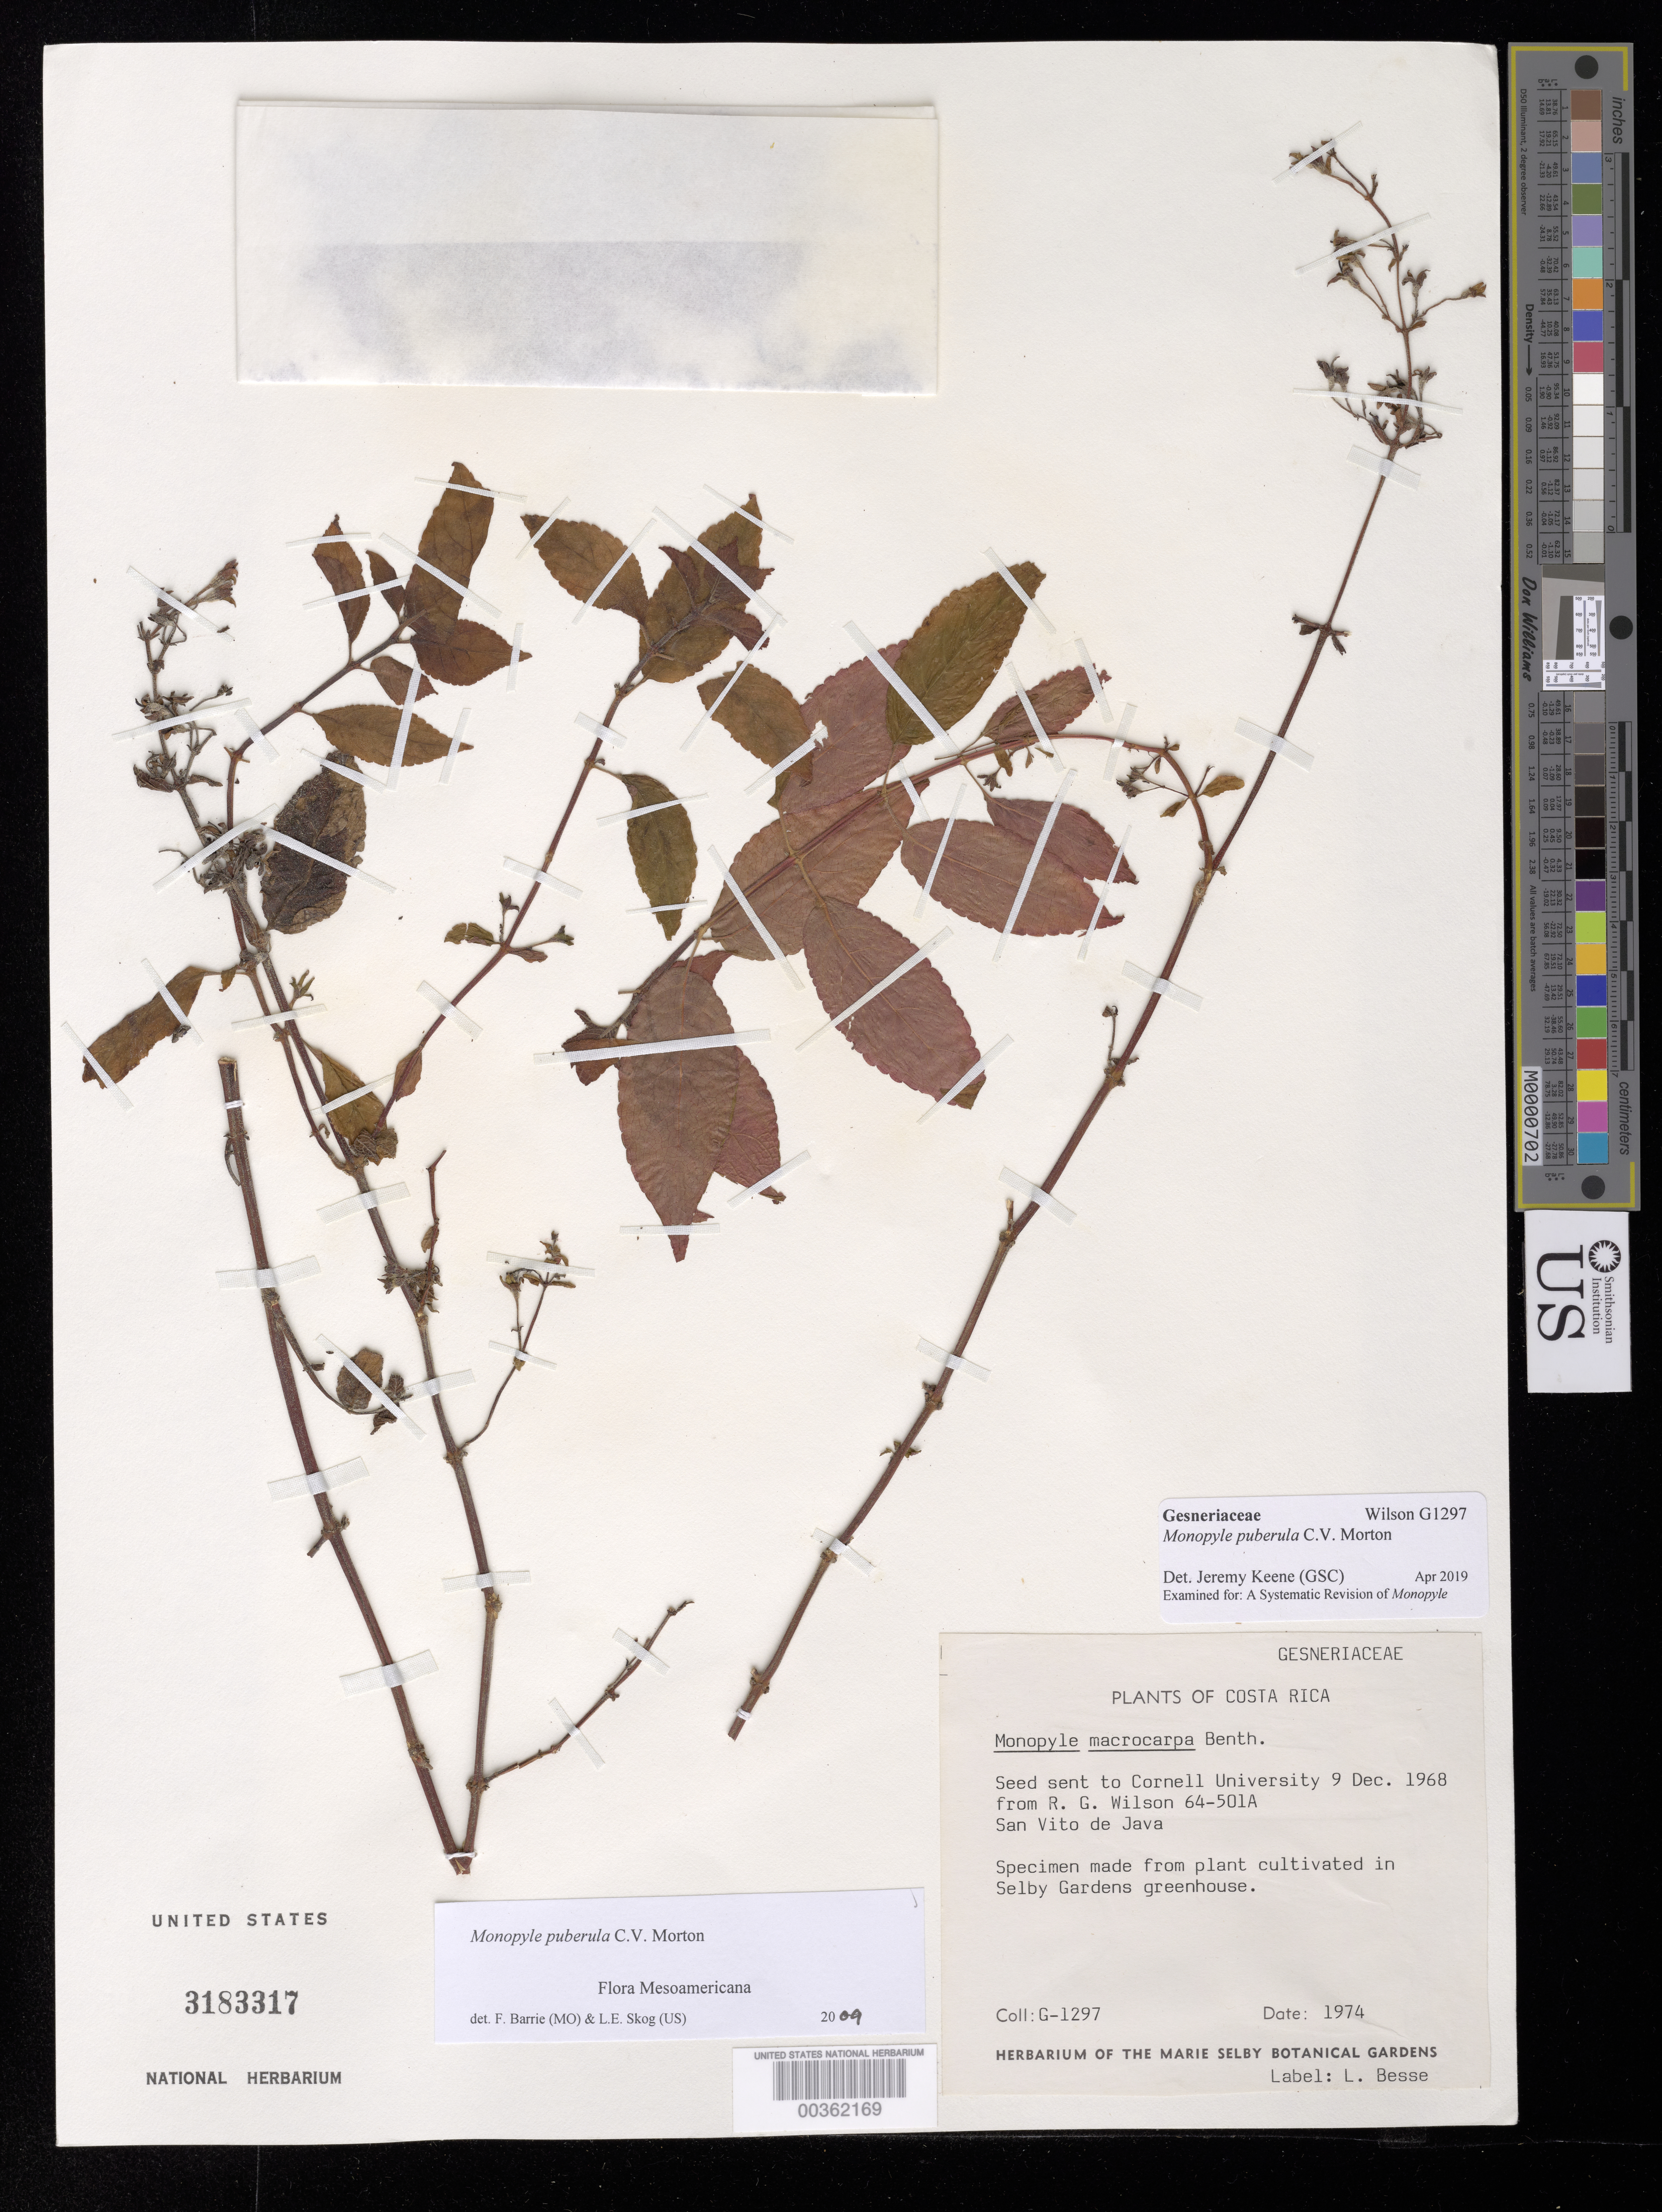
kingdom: Plantae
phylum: Tracheophyta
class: Magnoliopsida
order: Lamiales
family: Gesneriaceae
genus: Monopyle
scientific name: Monopyle puberula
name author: C.V. Morton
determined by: Barrie, F. R.; Skog, Laurence E.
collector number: G- 1297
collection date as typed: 1974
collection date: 1974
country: Costa Rica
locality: Cultivated in Selby Gardens greenhouse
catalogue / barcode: US 3183317